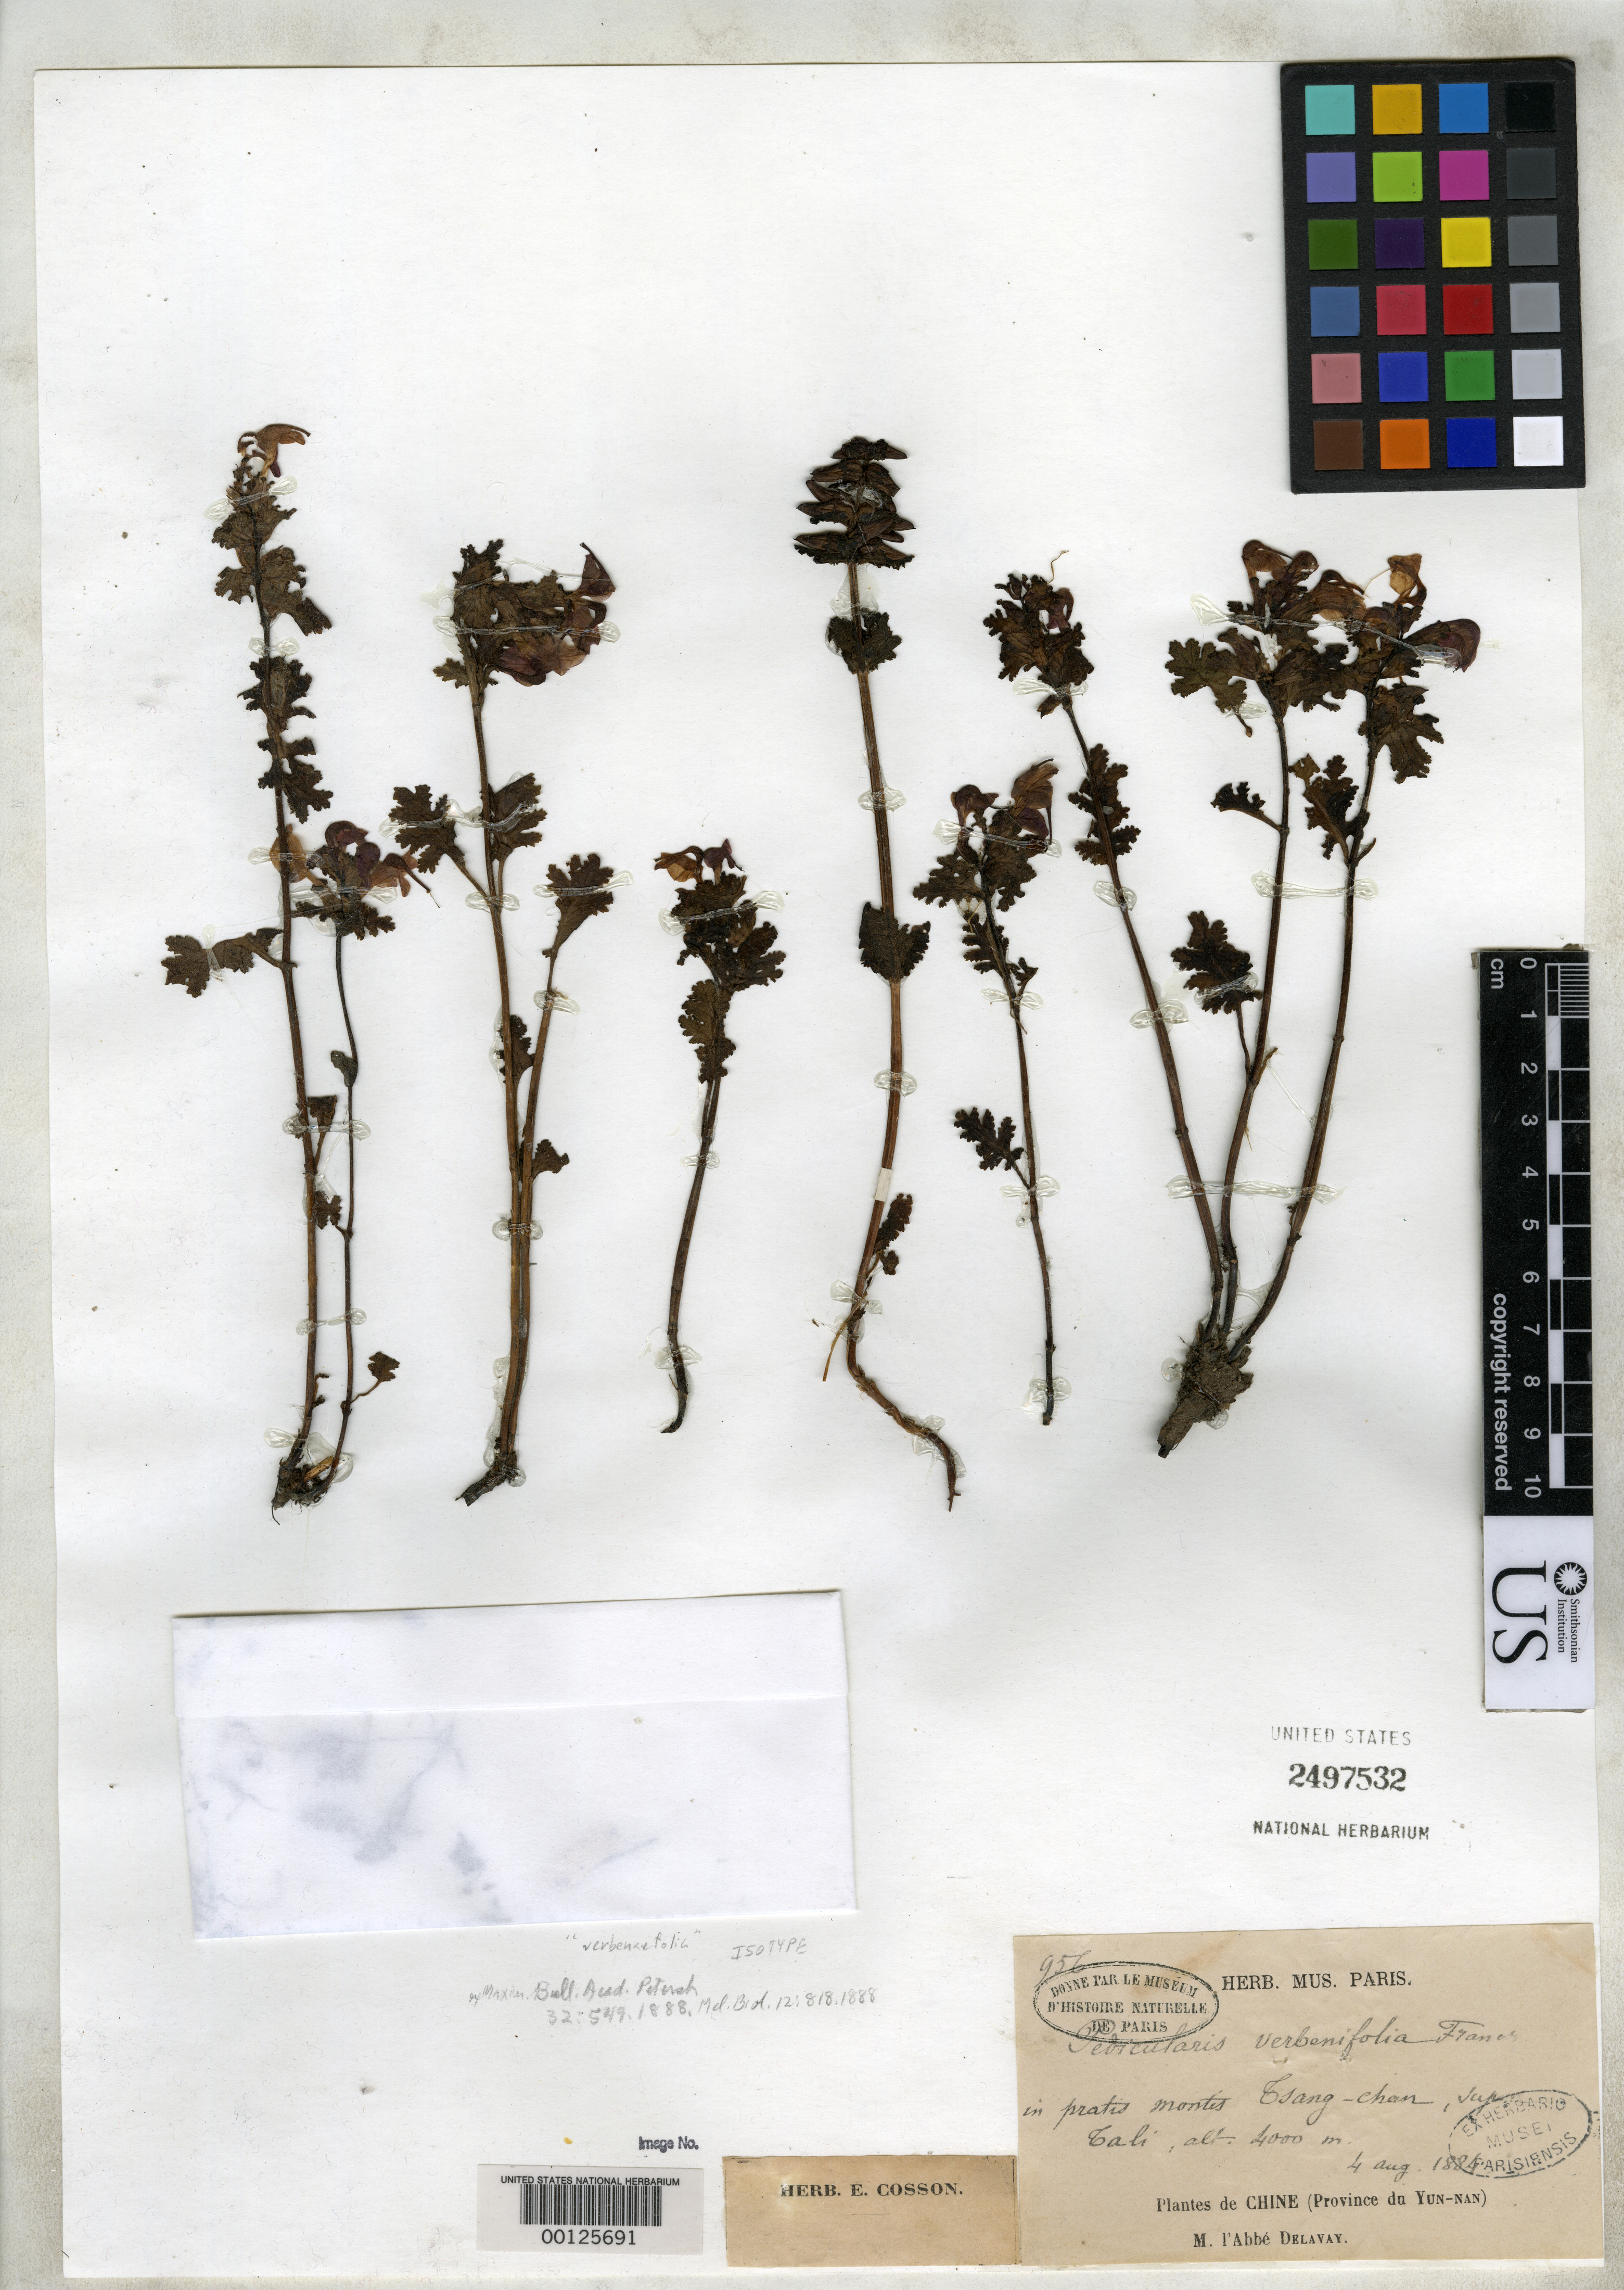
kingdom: Plantae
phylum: Tracheophyta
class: Magnoliopsida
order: Lamiales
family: Orobanchaceae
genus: Pedicularis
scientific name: Pedicularis verbenifolia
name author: Franch. ex Maxim.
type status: Isotype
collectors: P. Delavay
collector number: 956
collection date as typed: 04 Aug 1884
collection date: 1884-08-04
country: China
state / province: Yunnan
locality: Montis Tsang-chan, supra Tali.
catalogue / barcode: US 2497532